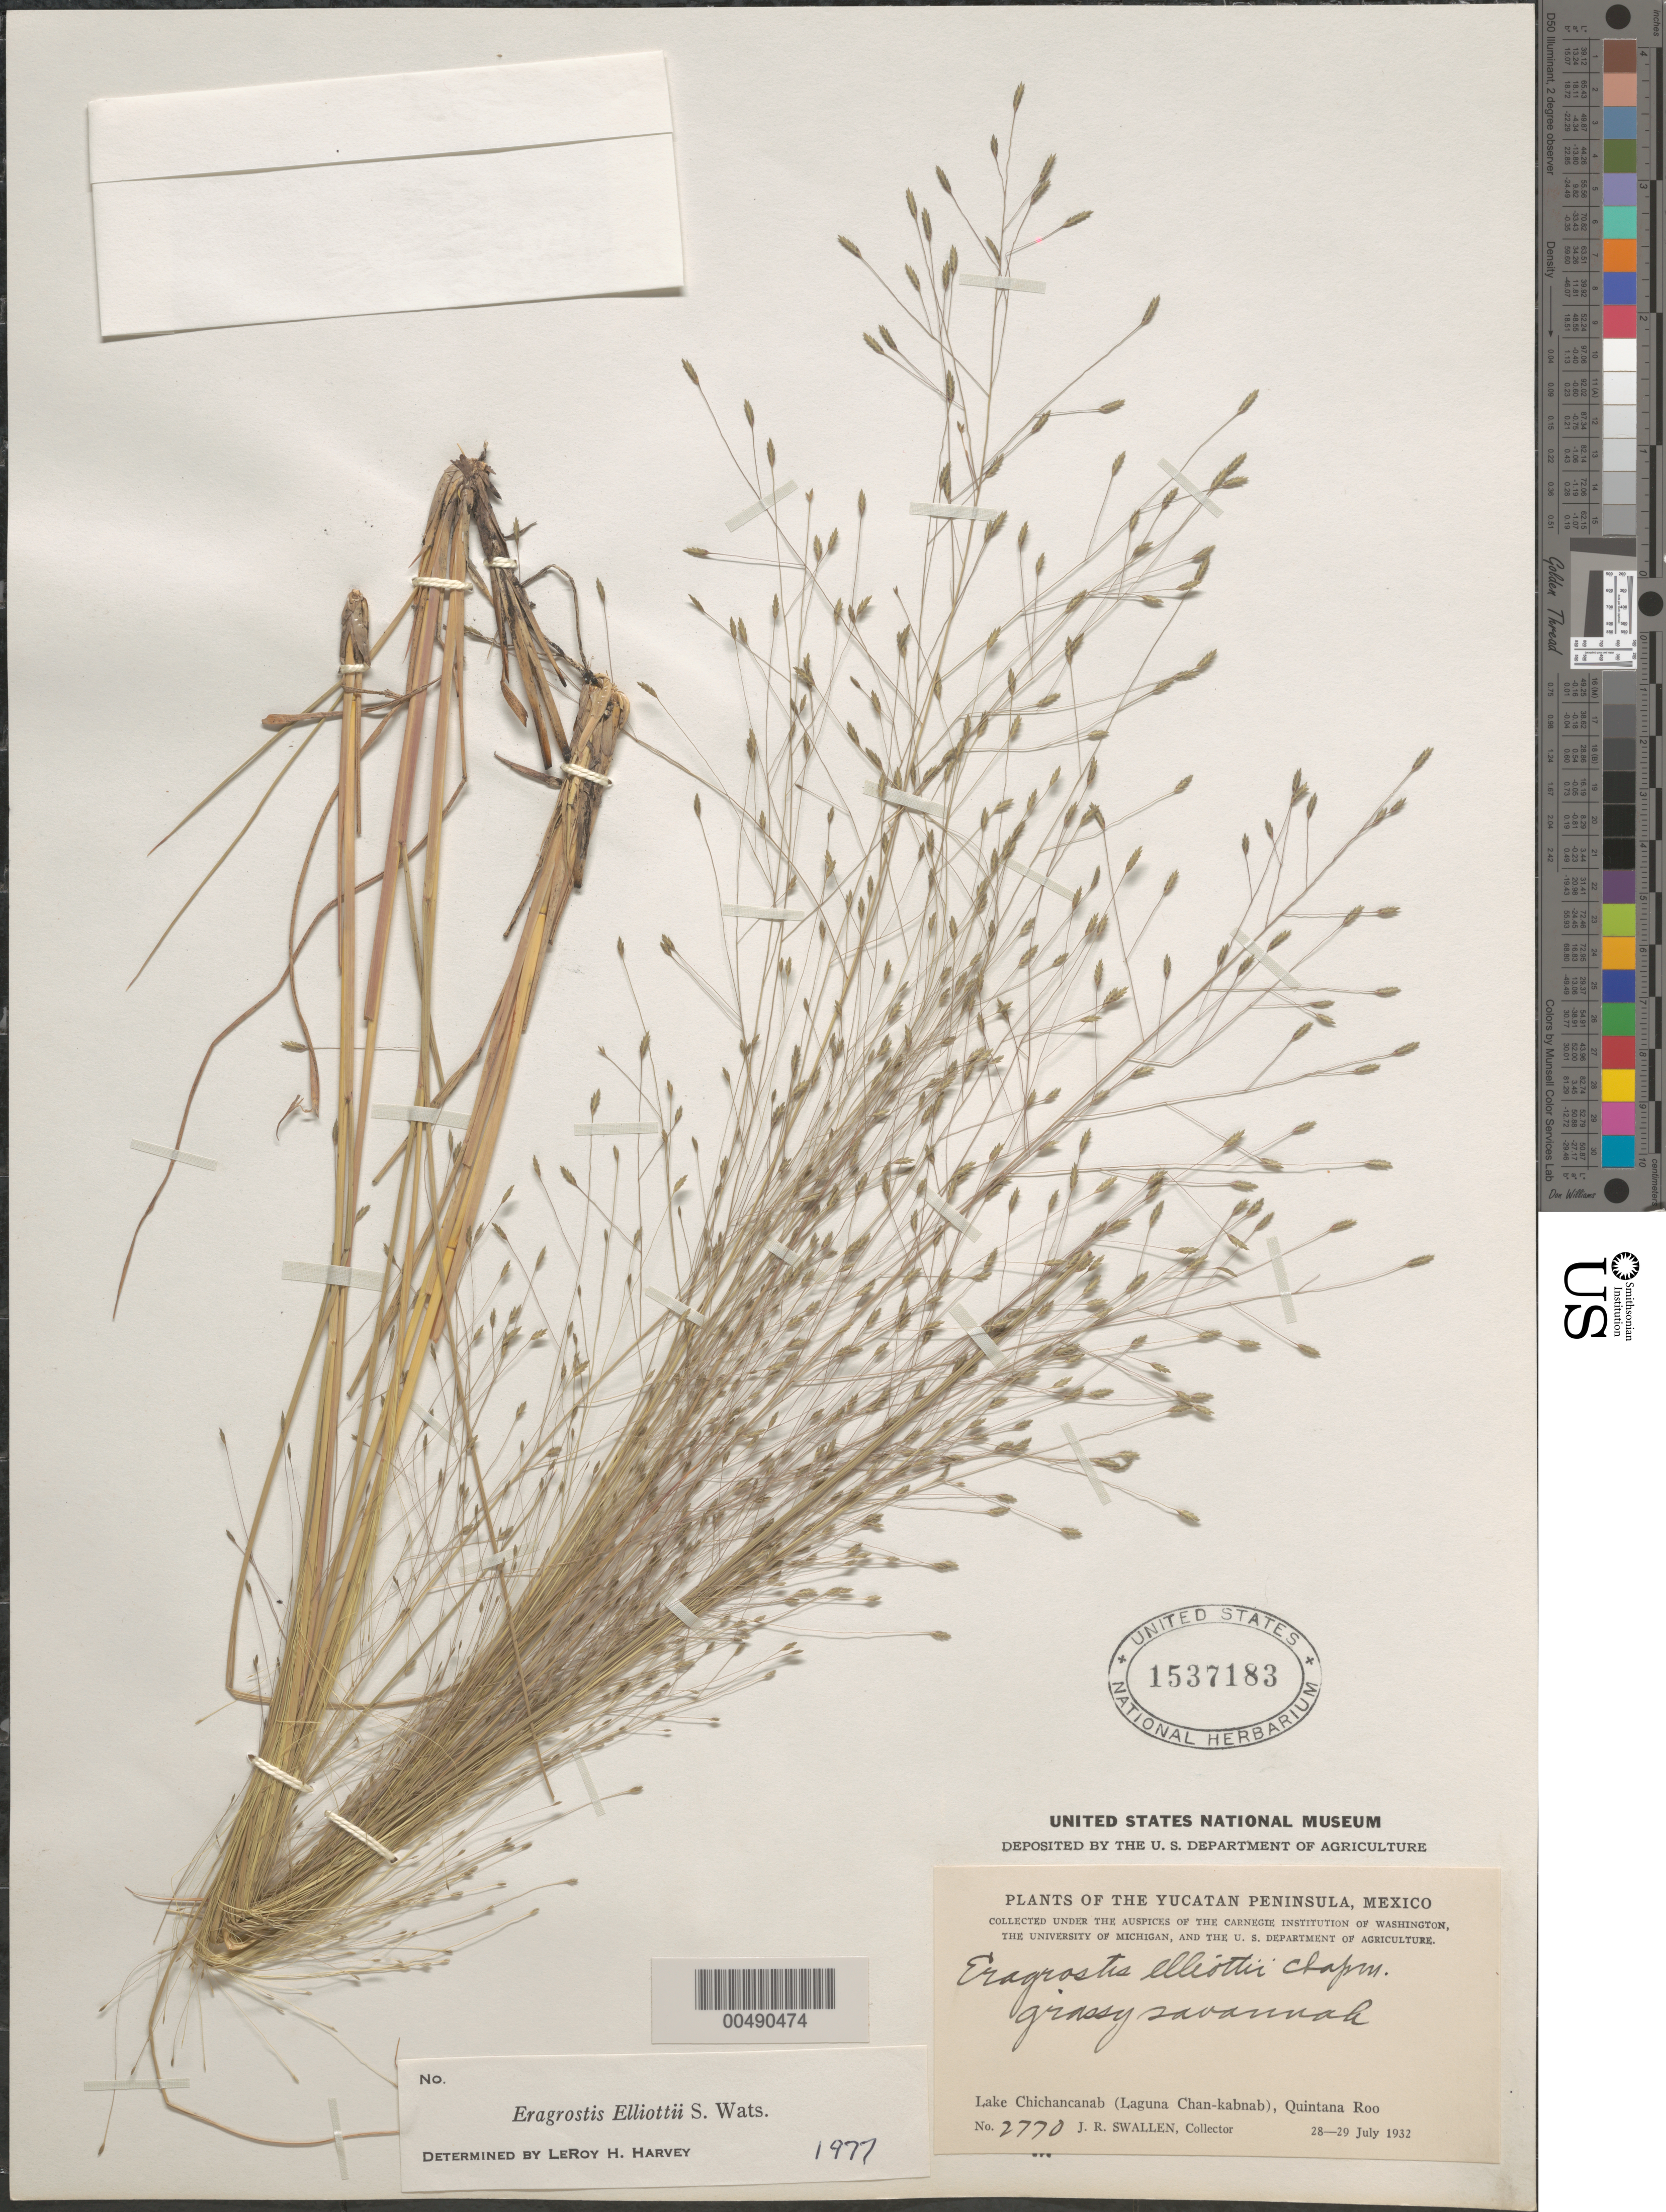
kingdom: Plantae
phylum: Tracheophyta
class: Liliopsida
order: Poales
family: Poaceae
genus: Eragrostis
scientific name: Eragrostis elliottii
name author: S. Watson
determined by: Harvey, L. H.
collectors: J. R. Swallen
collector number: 2770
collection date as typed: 28 Jul 1932 to 29 Jul 1932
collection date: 1932-07-28/1932-07-29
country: Mexico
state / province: Quintana Roo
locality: Lake Chichancanab (Laguna Chan-Kabnab)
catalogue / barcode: US 1537183